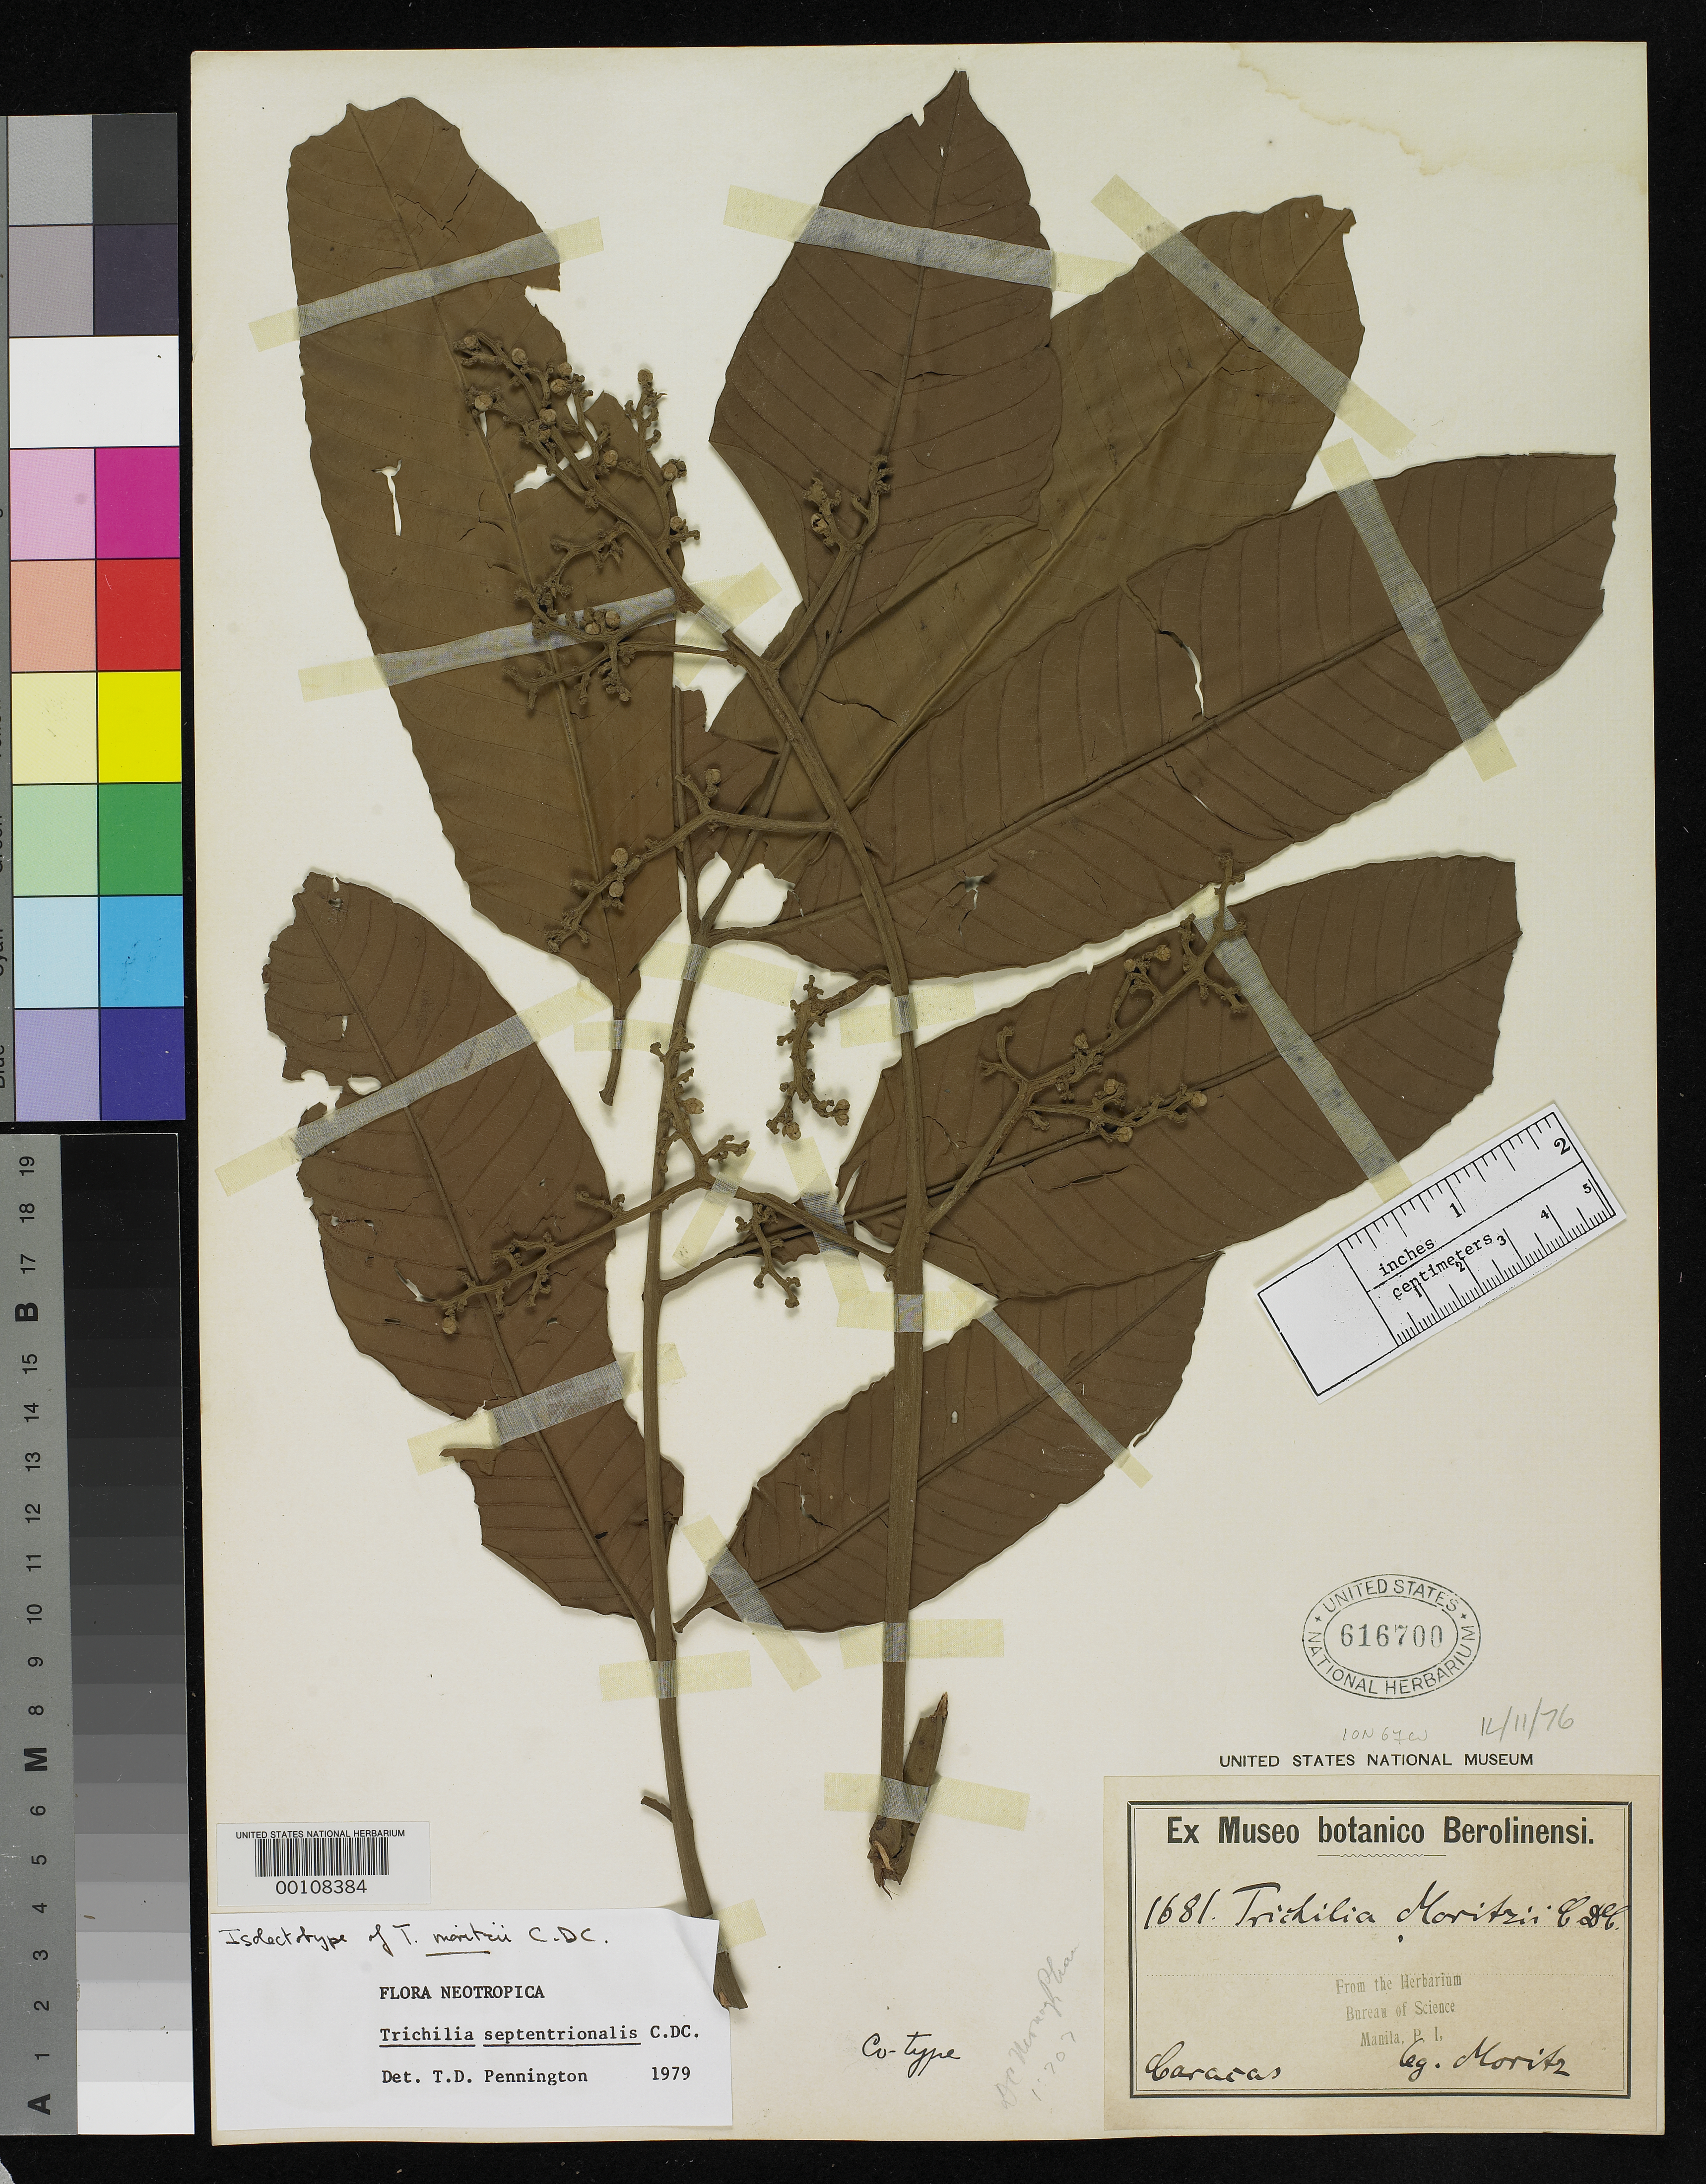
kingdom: Plantae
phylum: Tracheophyta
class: Magnoliopsida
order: Sapindales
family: Meliaceae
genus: Trichilia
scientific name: Trichilia moritzii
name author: C. DC. in A. DC.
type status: Isolectotype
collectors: Moritz, --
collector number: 1681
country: Venezuela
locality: "prope Caracas ad Coloniam Tovar".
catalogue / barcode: US 616700